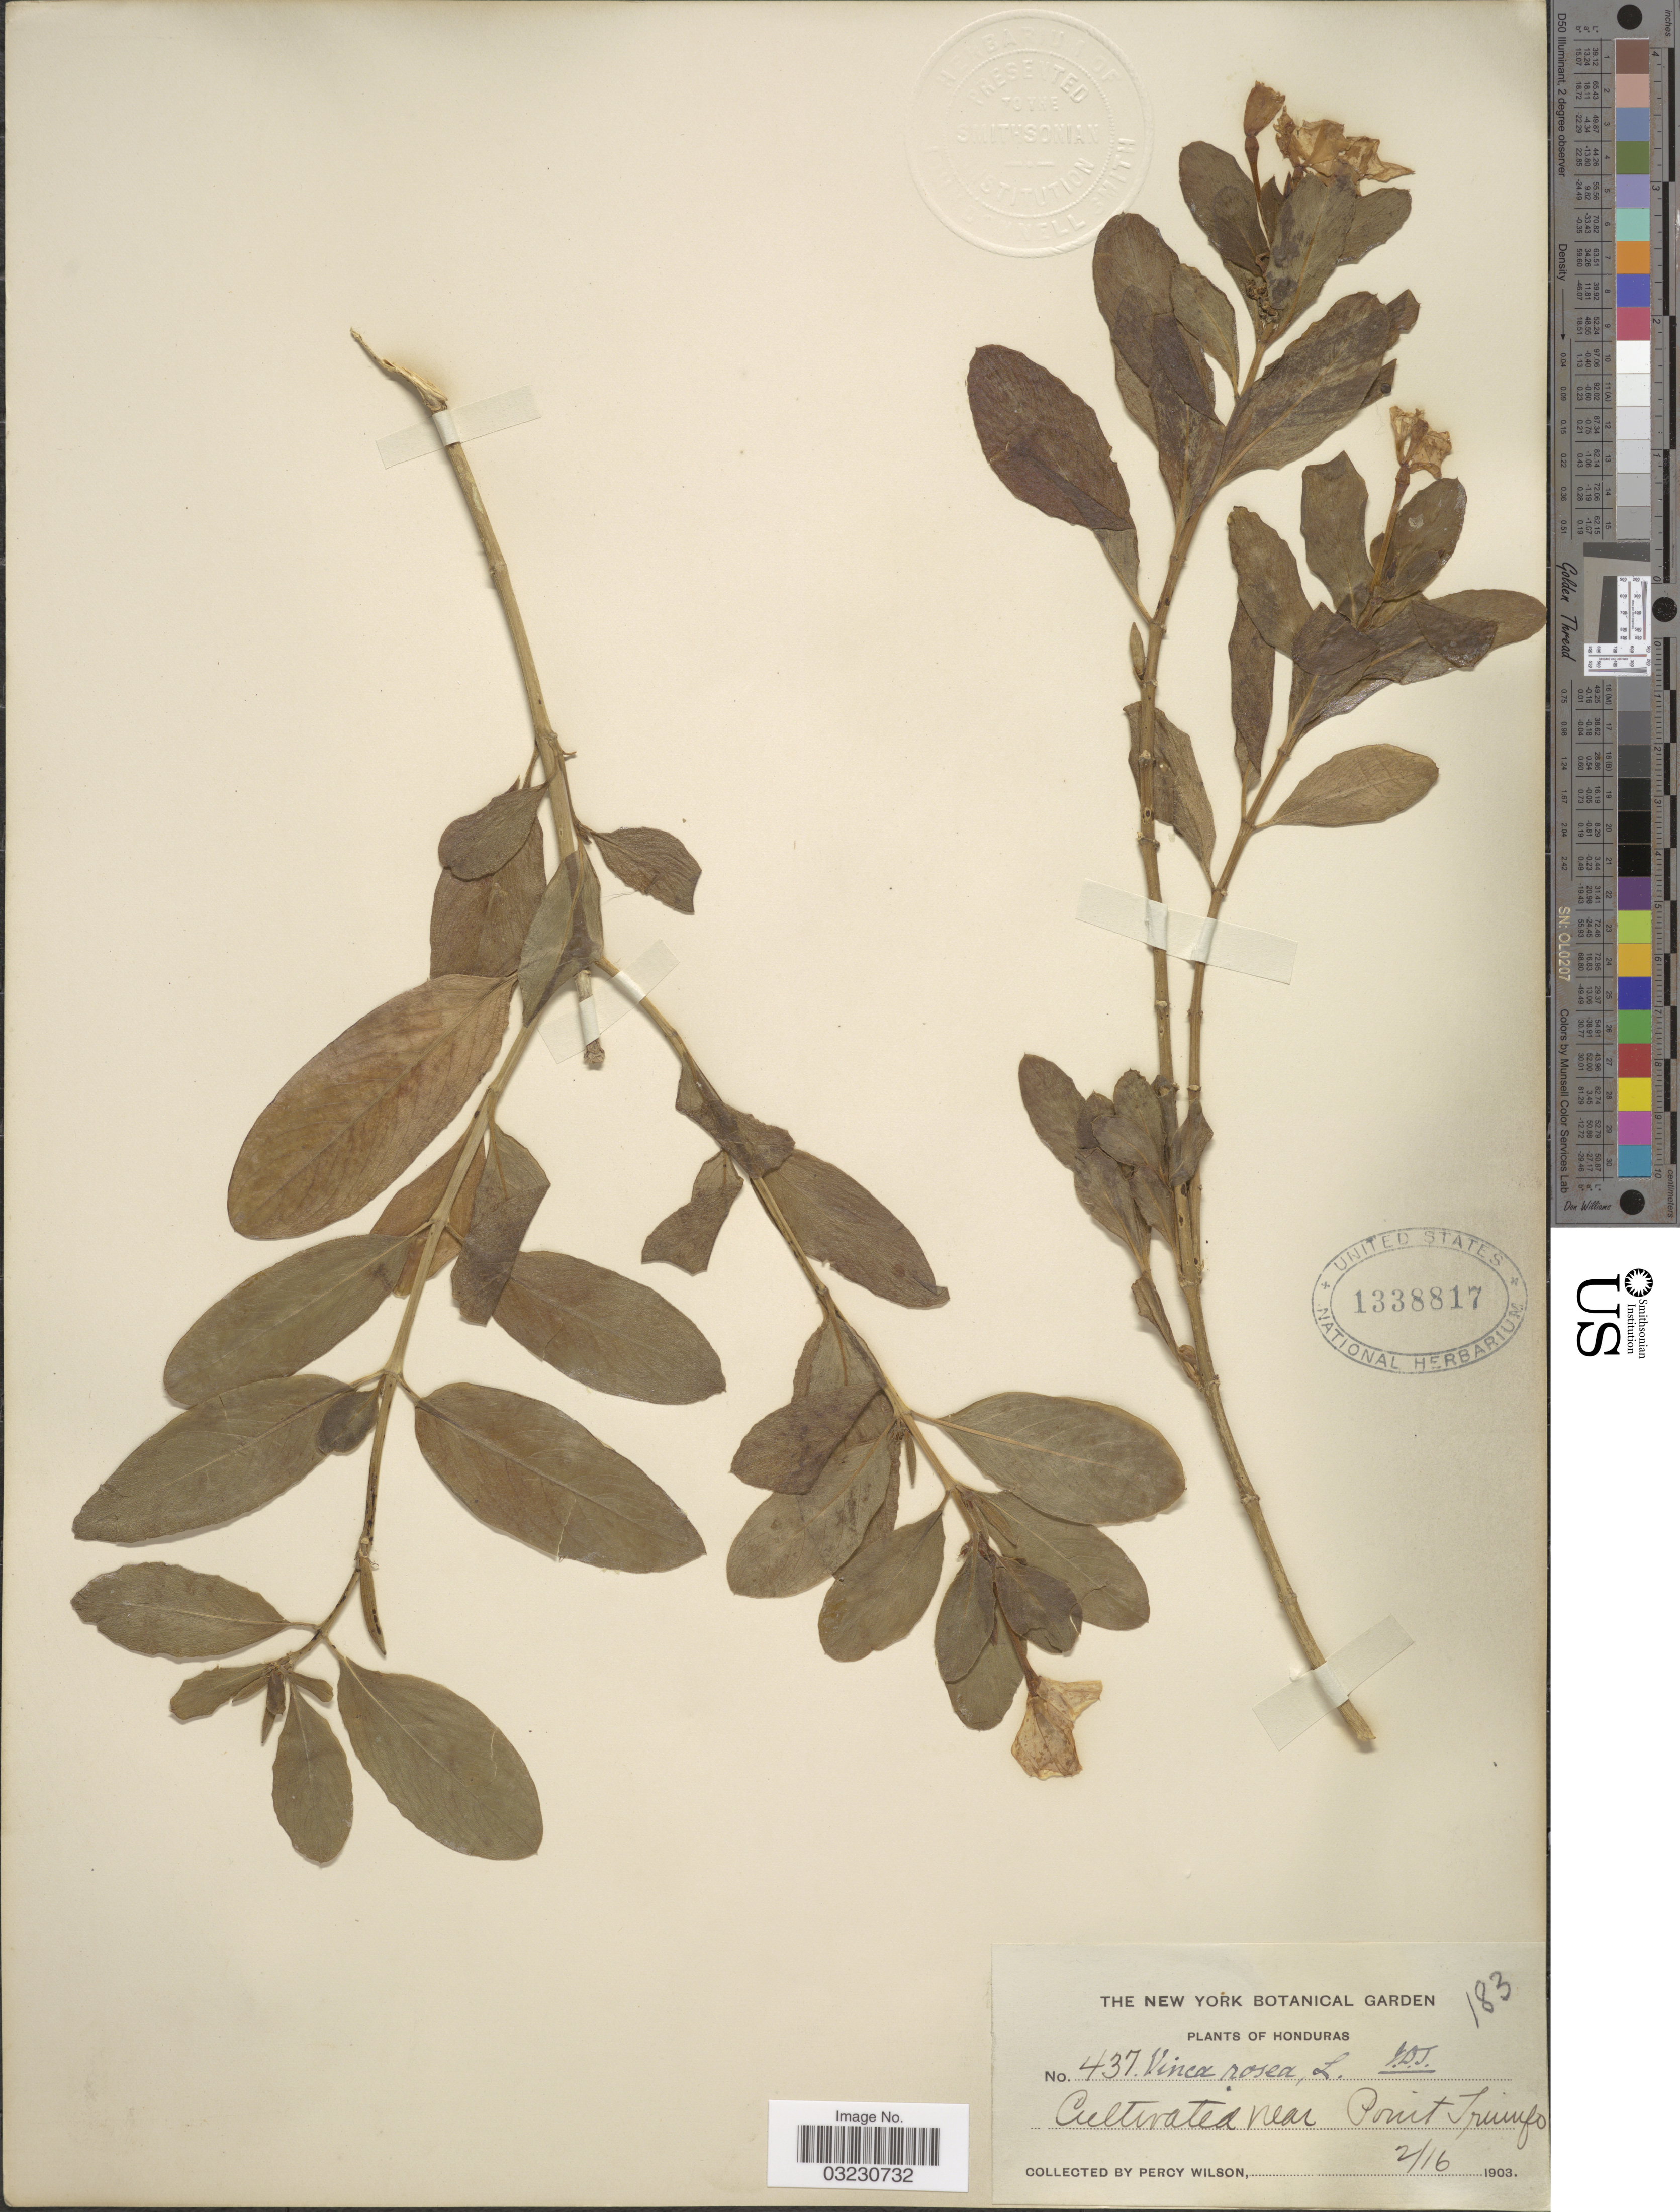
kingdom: Plantae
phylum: Tracheophyta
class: Magnoliopsida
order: Gentianales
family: Apocynaceae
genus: Catharanthus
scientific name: Catharanthus roseus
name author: (L.) G. Don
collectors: P. Wilson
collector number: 437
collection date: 1903-02-16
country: Honduras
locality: Cultivated near Point Triunfo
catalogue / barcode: US 1338817